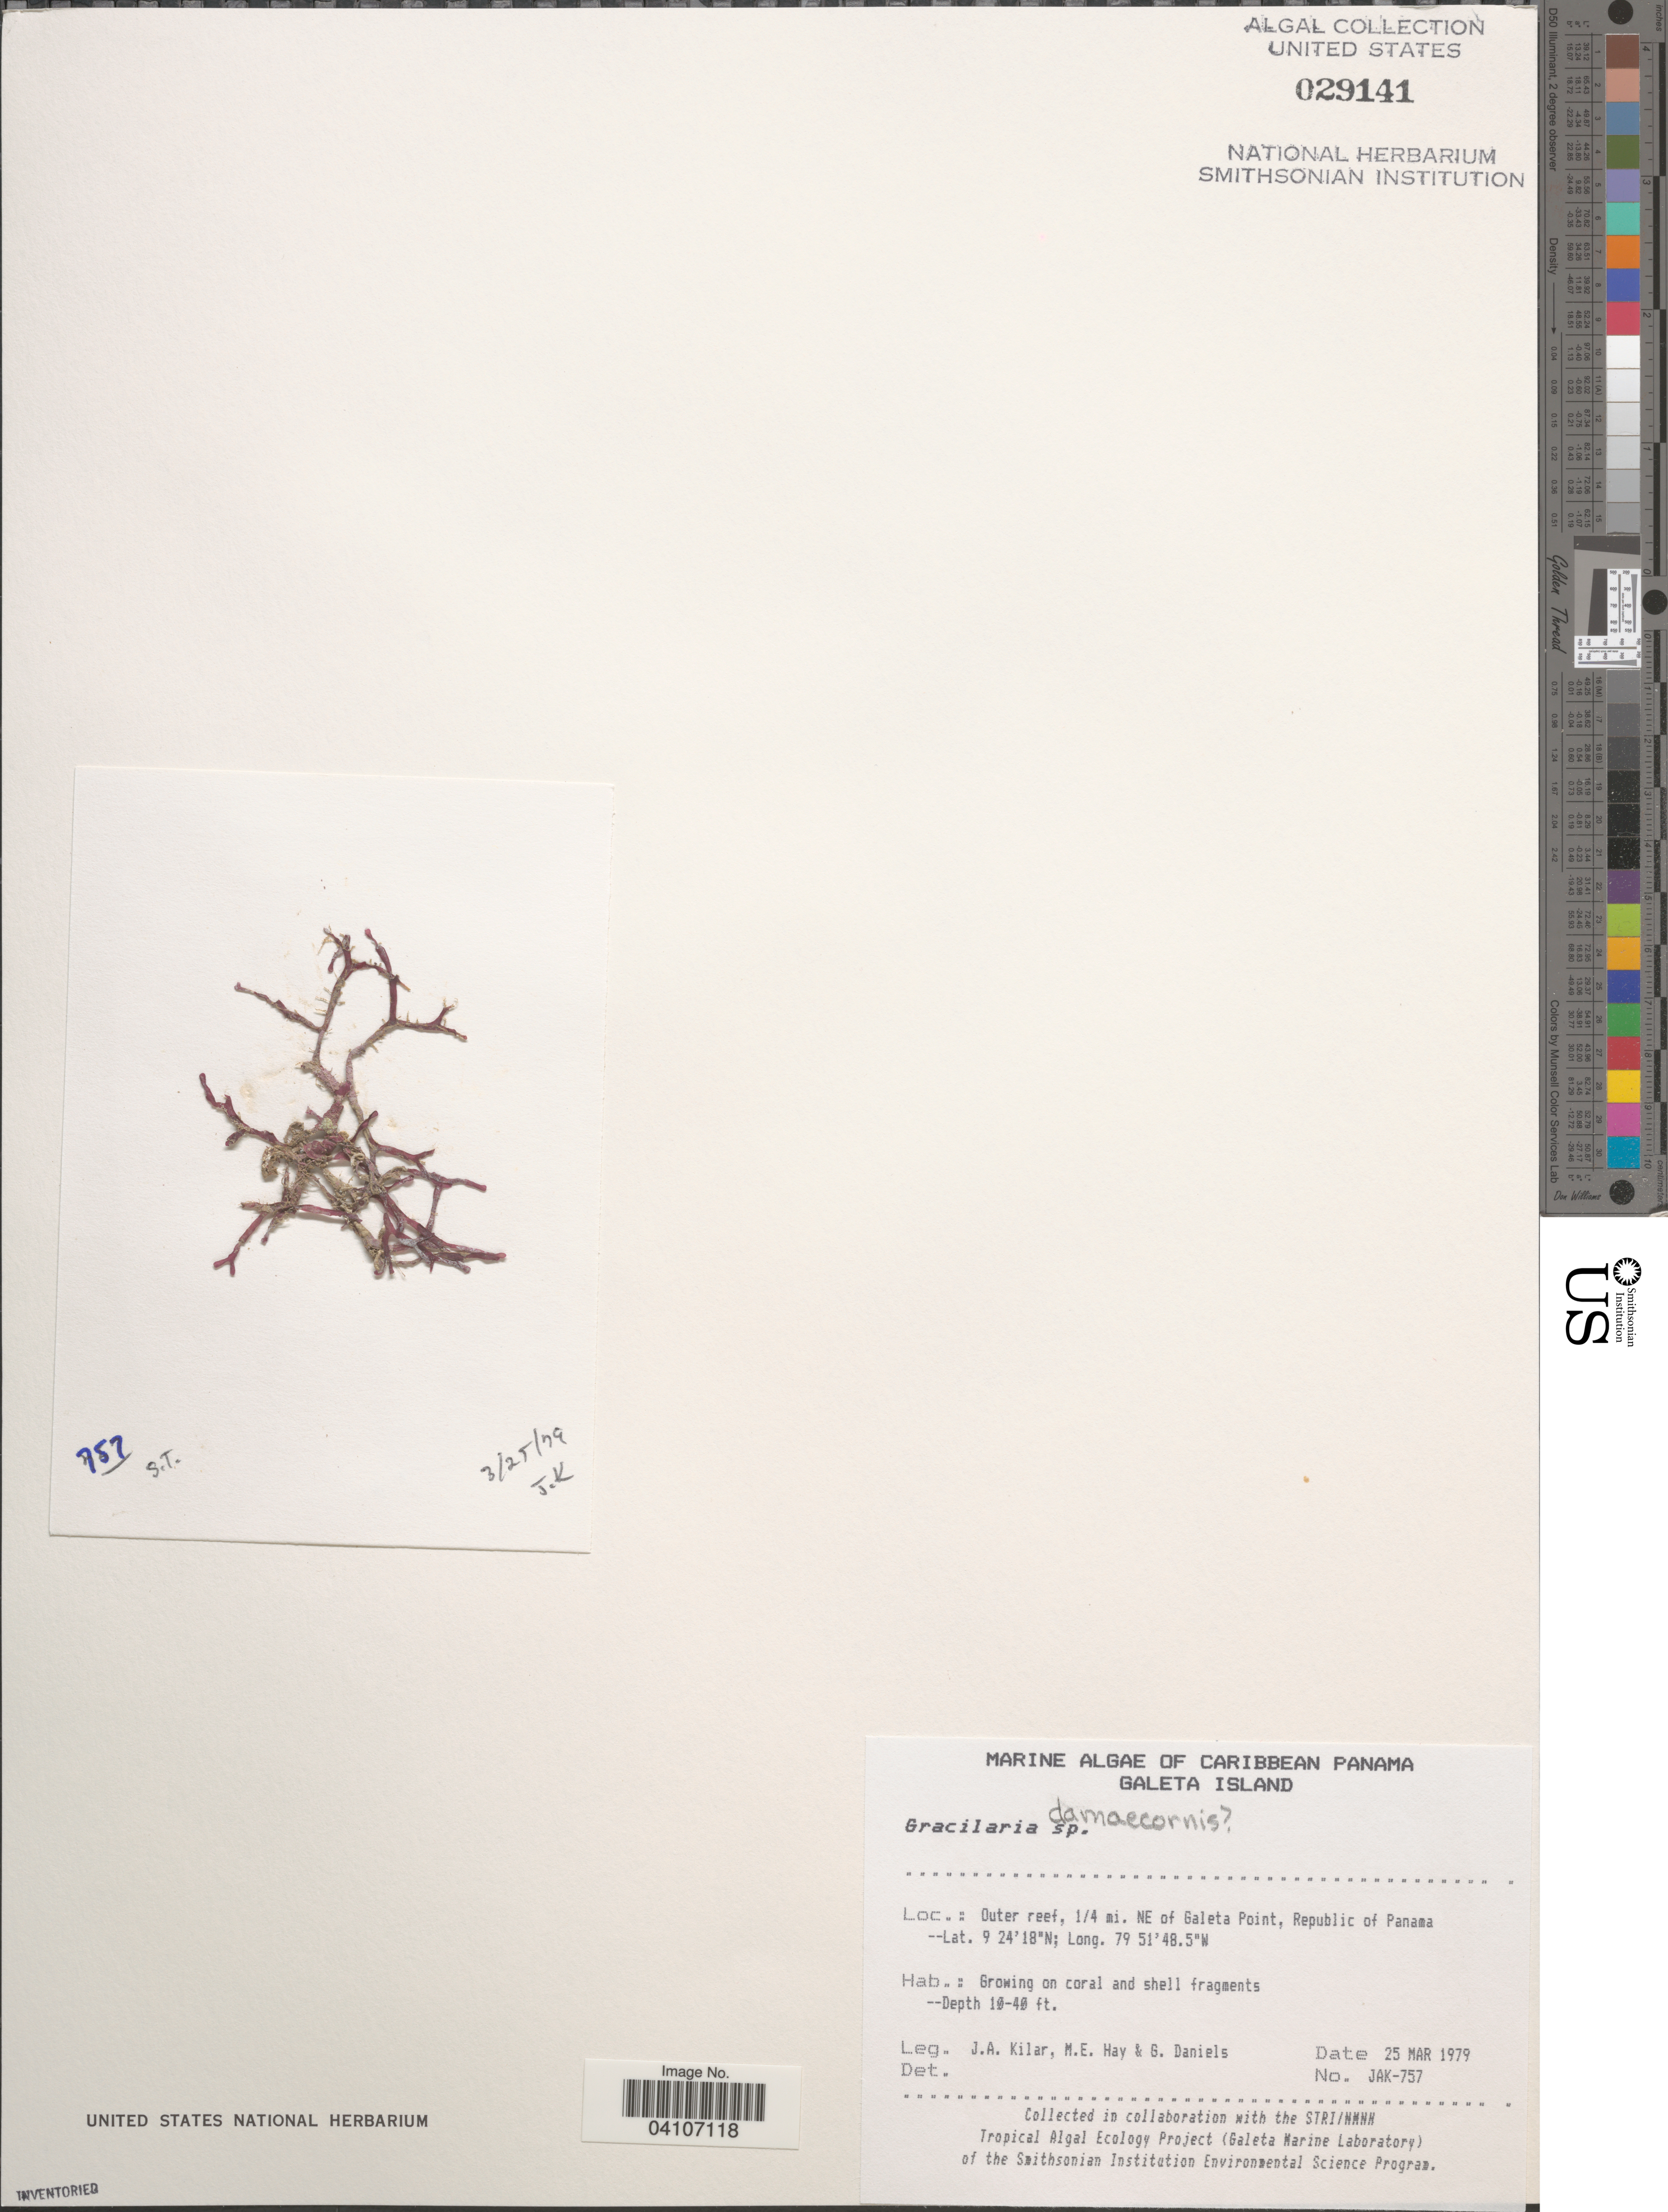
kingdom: Plantae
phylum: Rhodophyta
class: Florideophyceae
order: Gracilariales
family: Gracilariaceae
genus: Gracilaria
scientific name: Gracilaria damaecornis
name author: J. Agardh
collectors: J. A. Kilar, M. E. Hay & G. Daniels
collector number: JAK-757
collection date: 1979-03-25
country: Panama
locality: Outer reef, 1/4 mi. NE of Galeta Point.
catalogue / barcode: US 29141